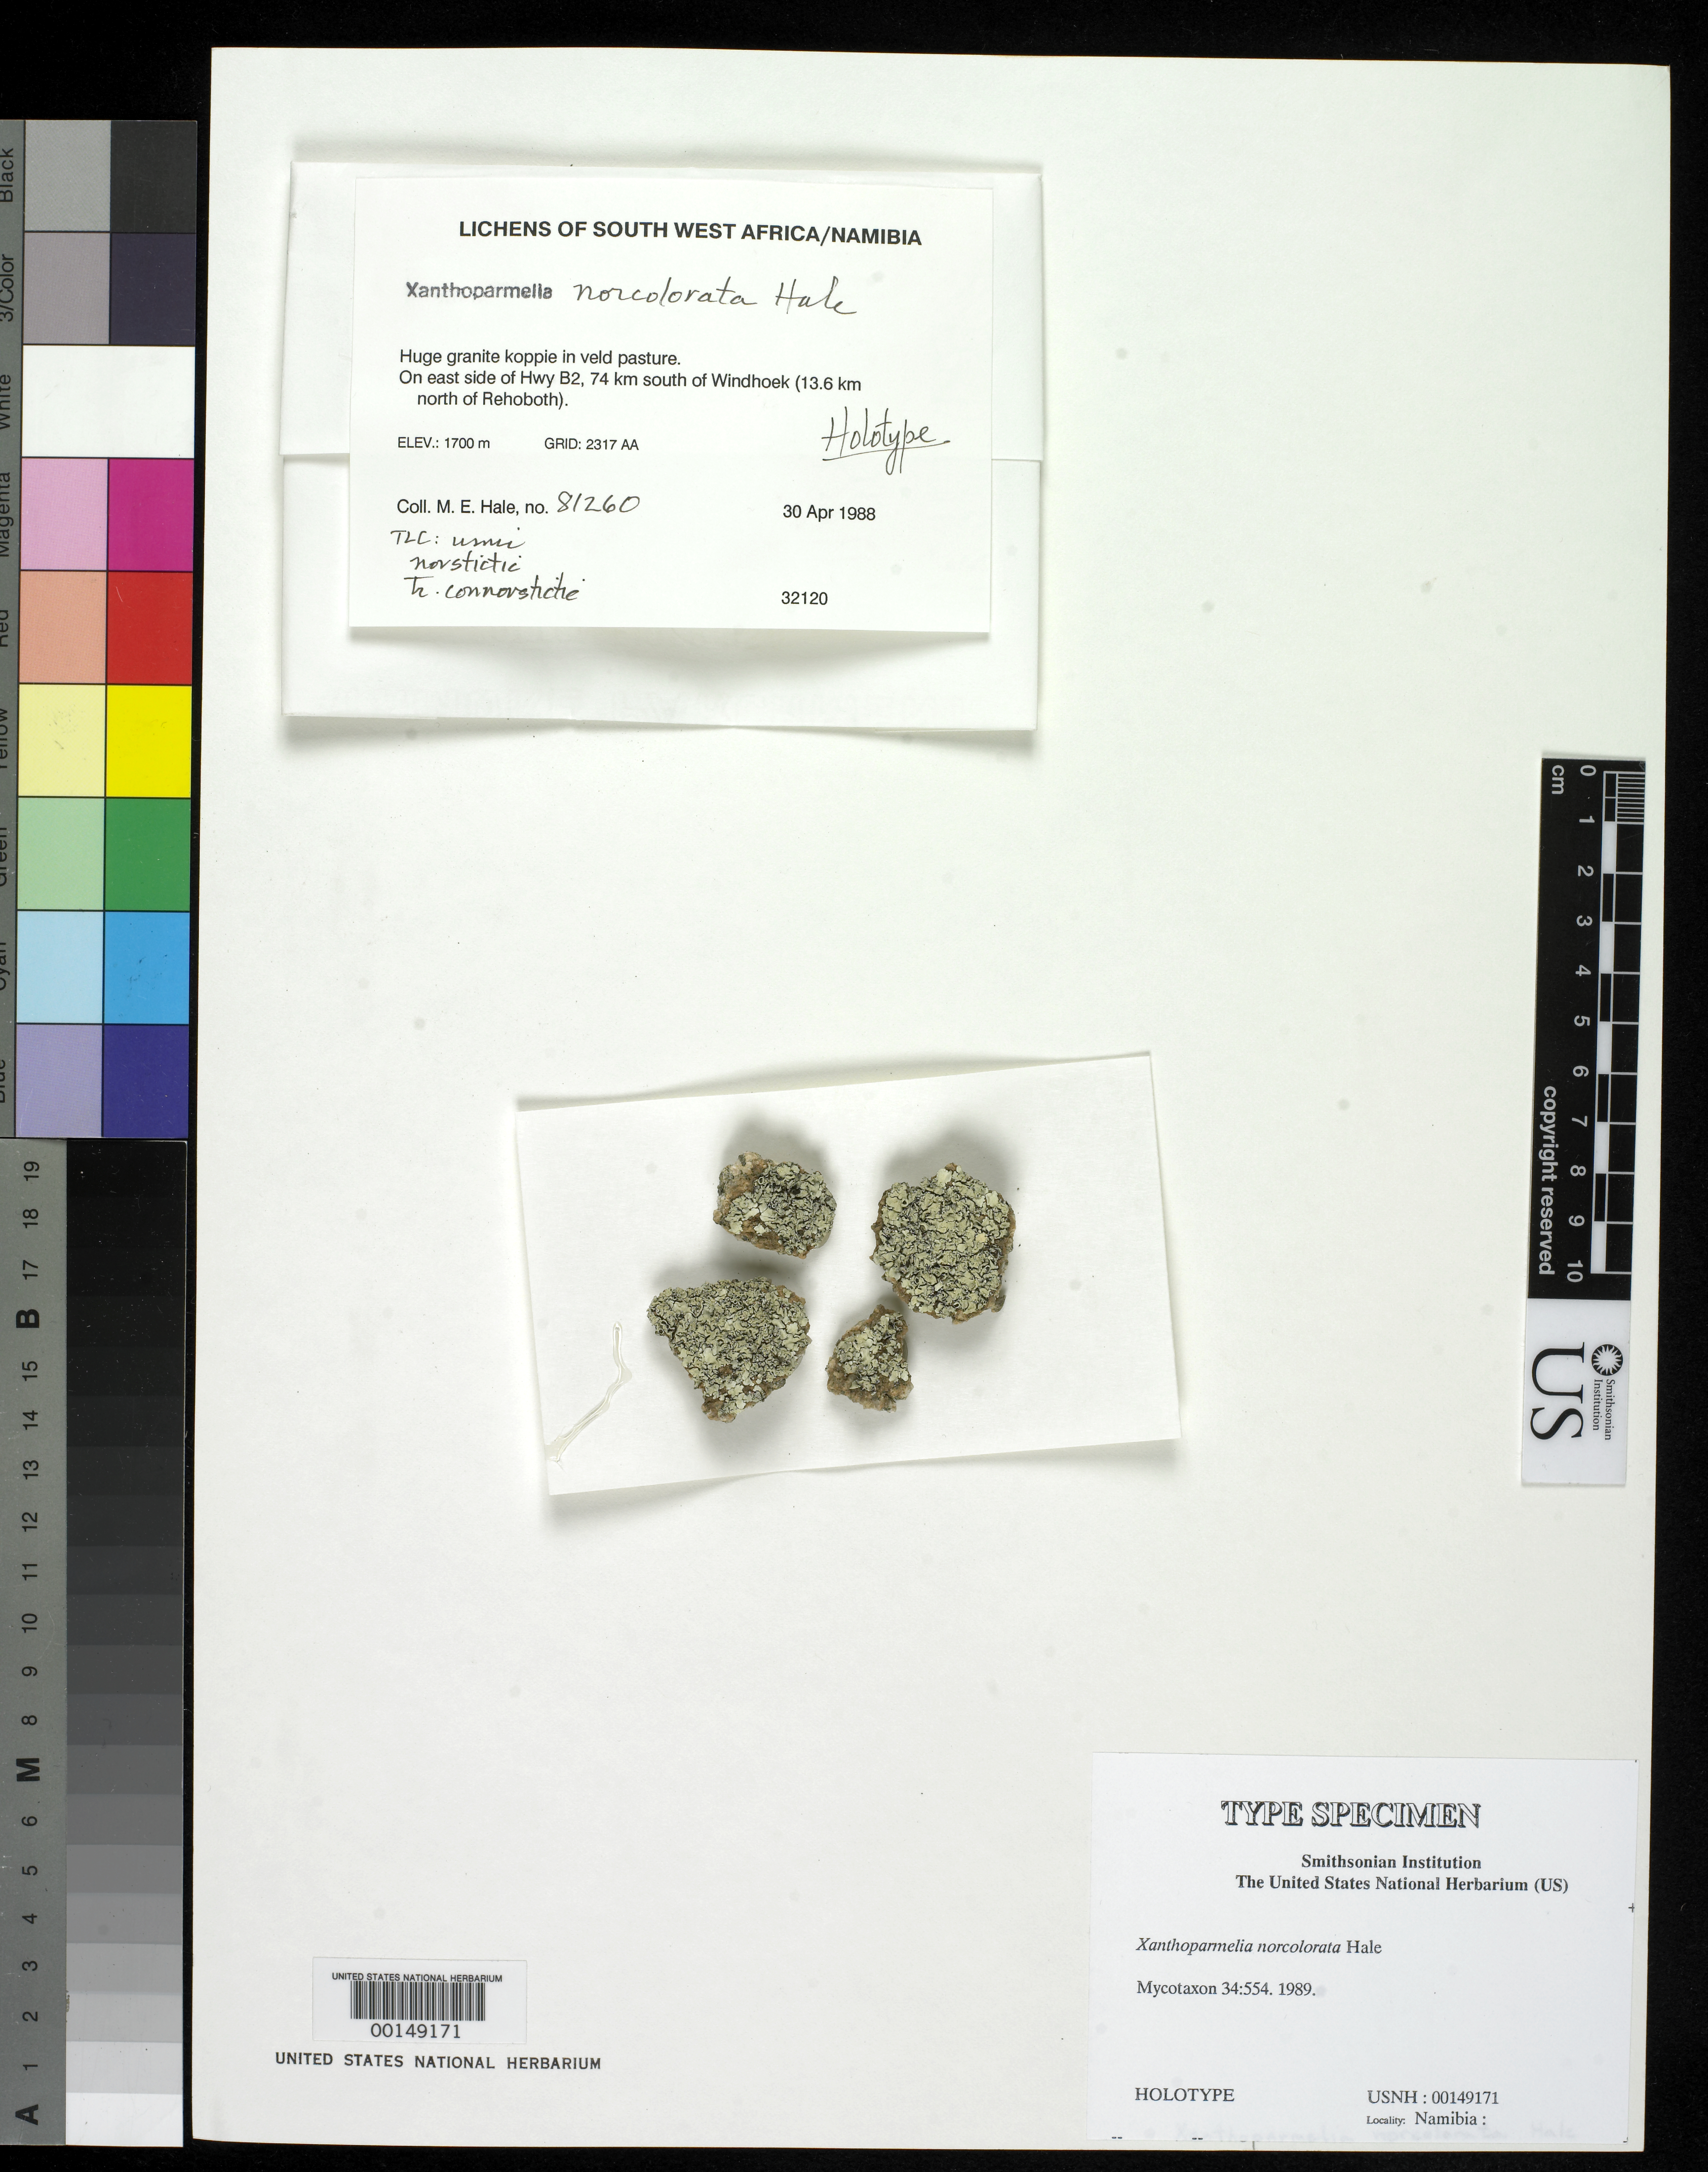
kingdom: Fungi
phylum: Ascomycota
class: Lecanoromycetes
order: Lecanorales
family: Parmeliaceae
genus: Xanthoparmelia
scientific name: Xanthoparmelia norcolorata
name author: Hale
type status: Holotype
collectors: M. Hale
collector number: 81260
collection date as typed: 30 Apr 1988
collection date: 1988-04-30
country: Namibia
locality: On E side of Hwy B2, 74 km S of Windhoek, 13.6 km N of Rehoboth Grid 2317 AA, huge granite koppie in veld pasture.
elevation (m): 1700